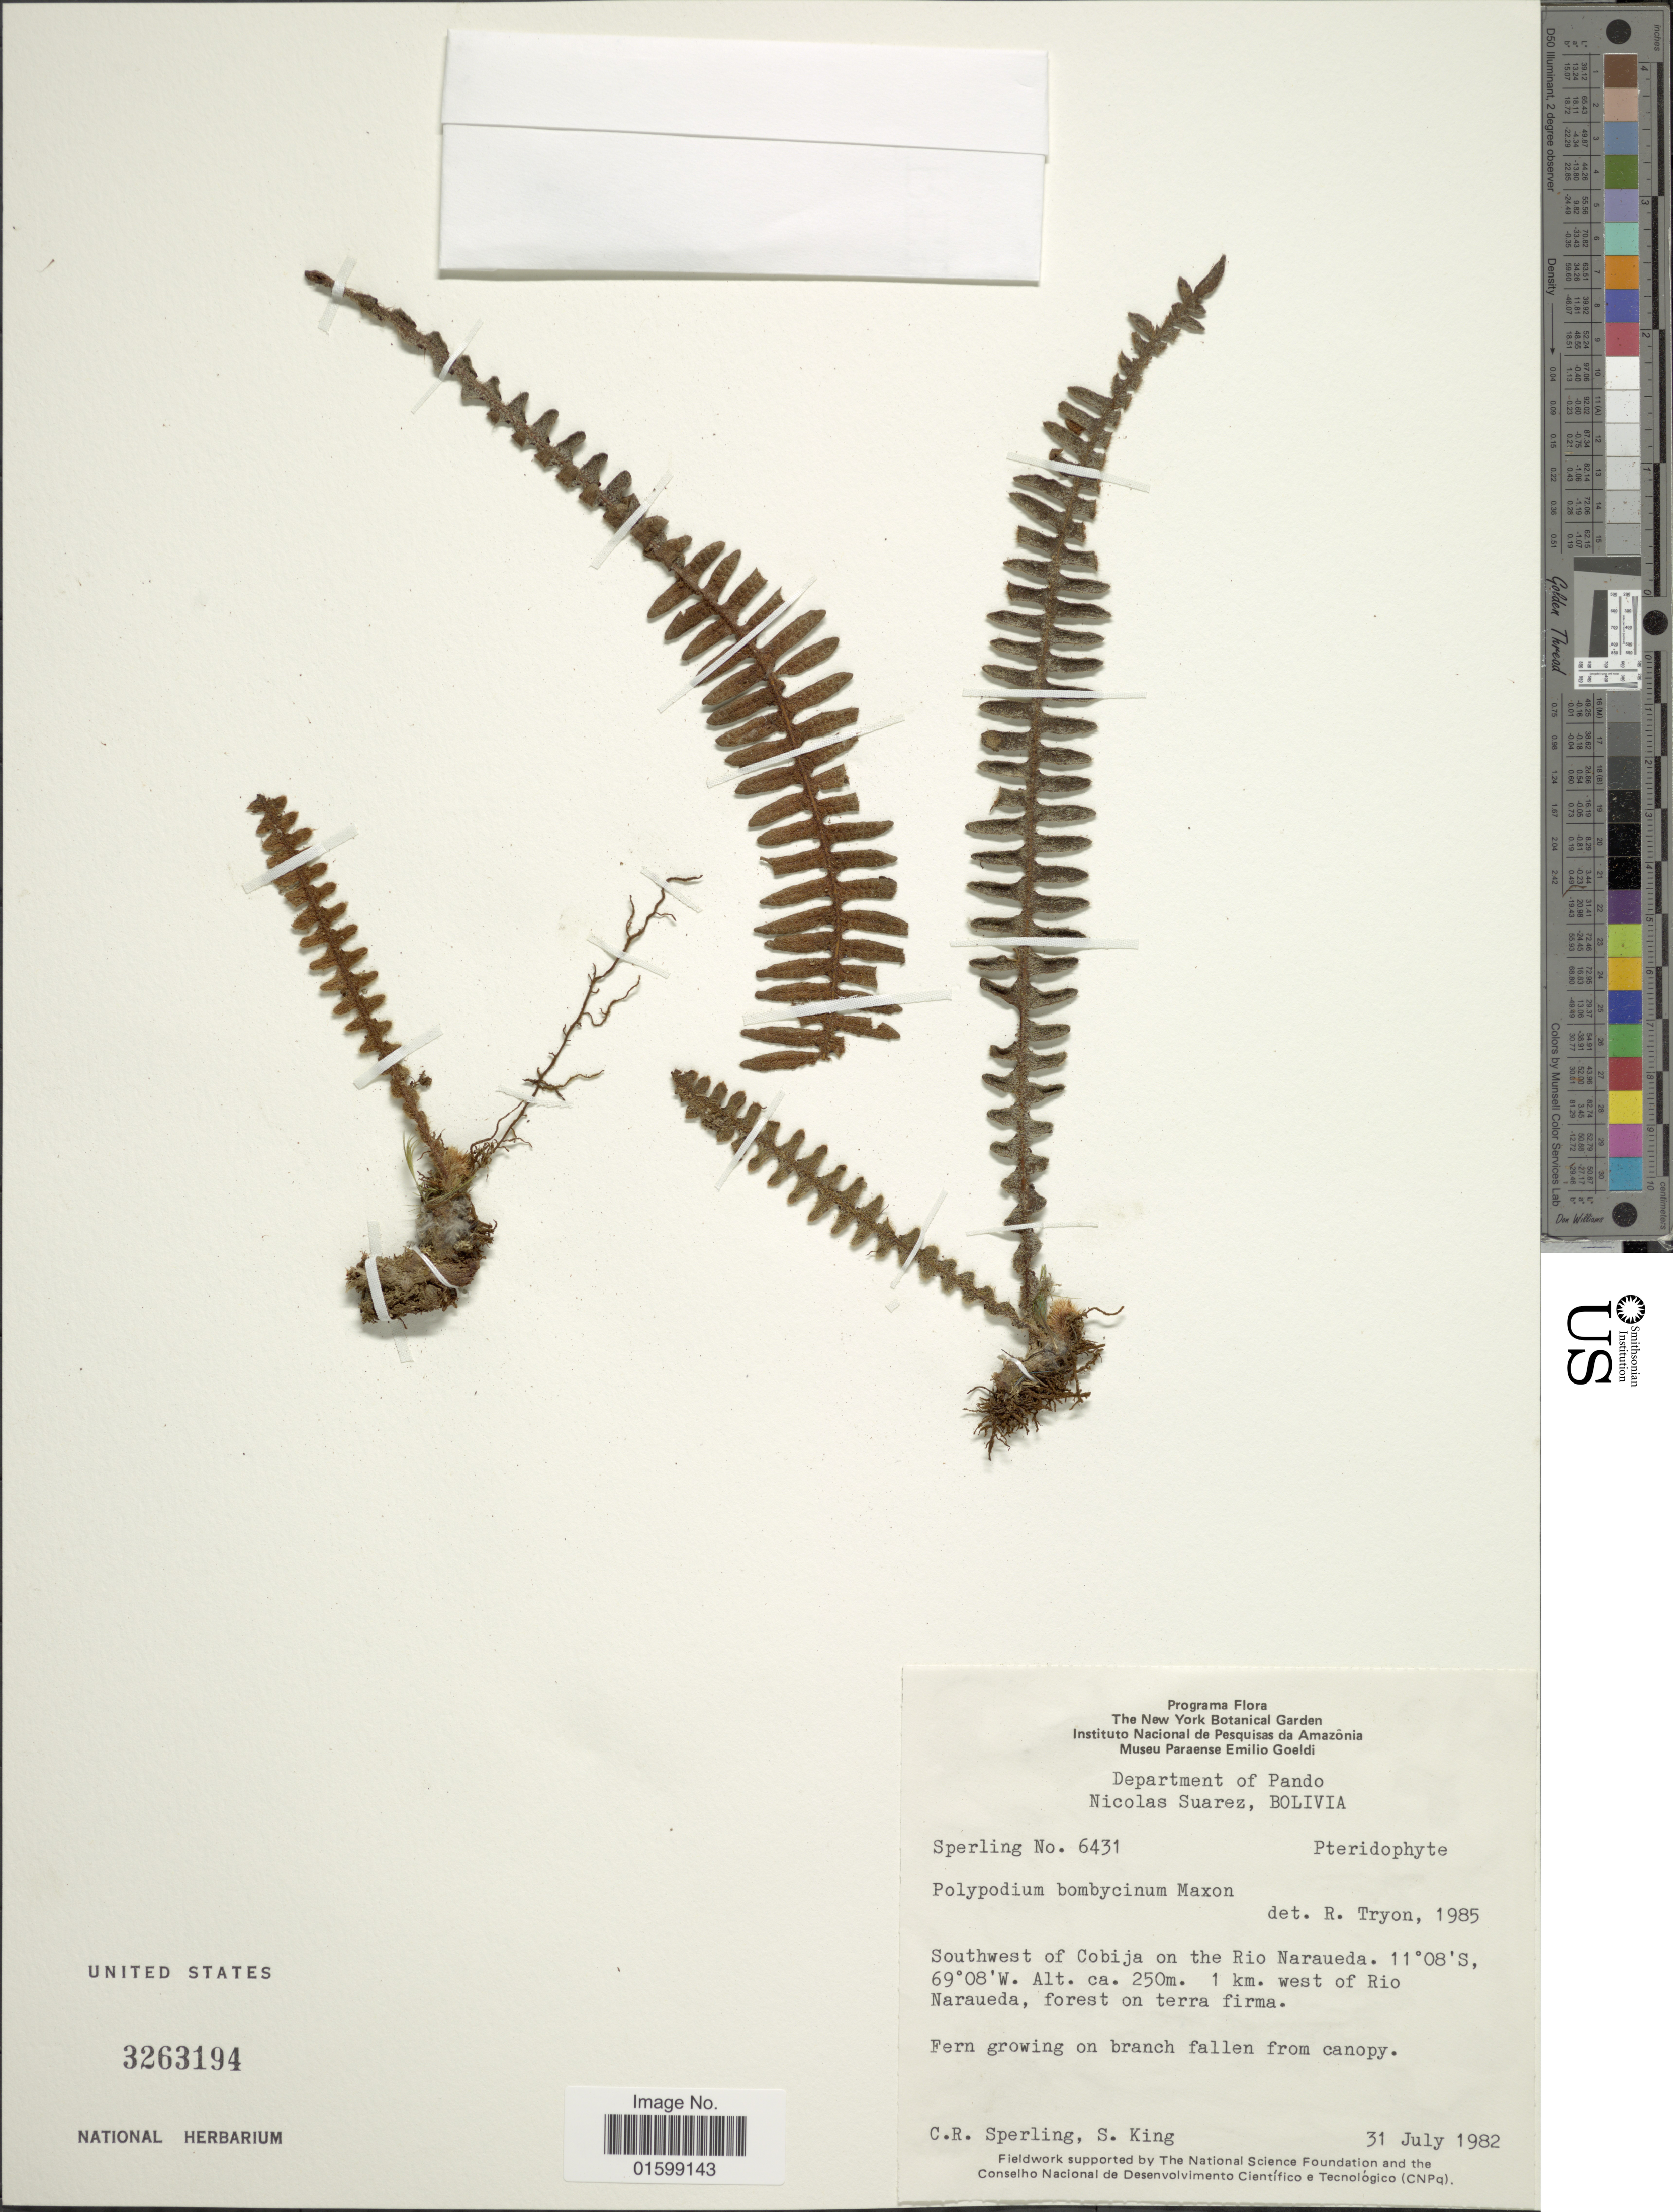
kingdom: Plantae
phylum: Tracheophyta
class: Polypodiopsida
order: Polypodiales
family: Polypodiaceae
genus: Pleopeltis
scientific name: Pleopeltis bombycina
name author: (Maxon) A.R. Sm.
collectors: C. R. Sperling, S. R. King & N. Suarez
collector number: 6431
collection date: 1982-07-31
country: Bolivia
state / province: Pando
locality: Nicolas Suarez, southwest of Cobija on the Rio Naraueda, 1 km. west of Rio Naraueda, forest on terra firma [unsure placement]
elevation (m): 250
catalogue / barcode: US 3263194